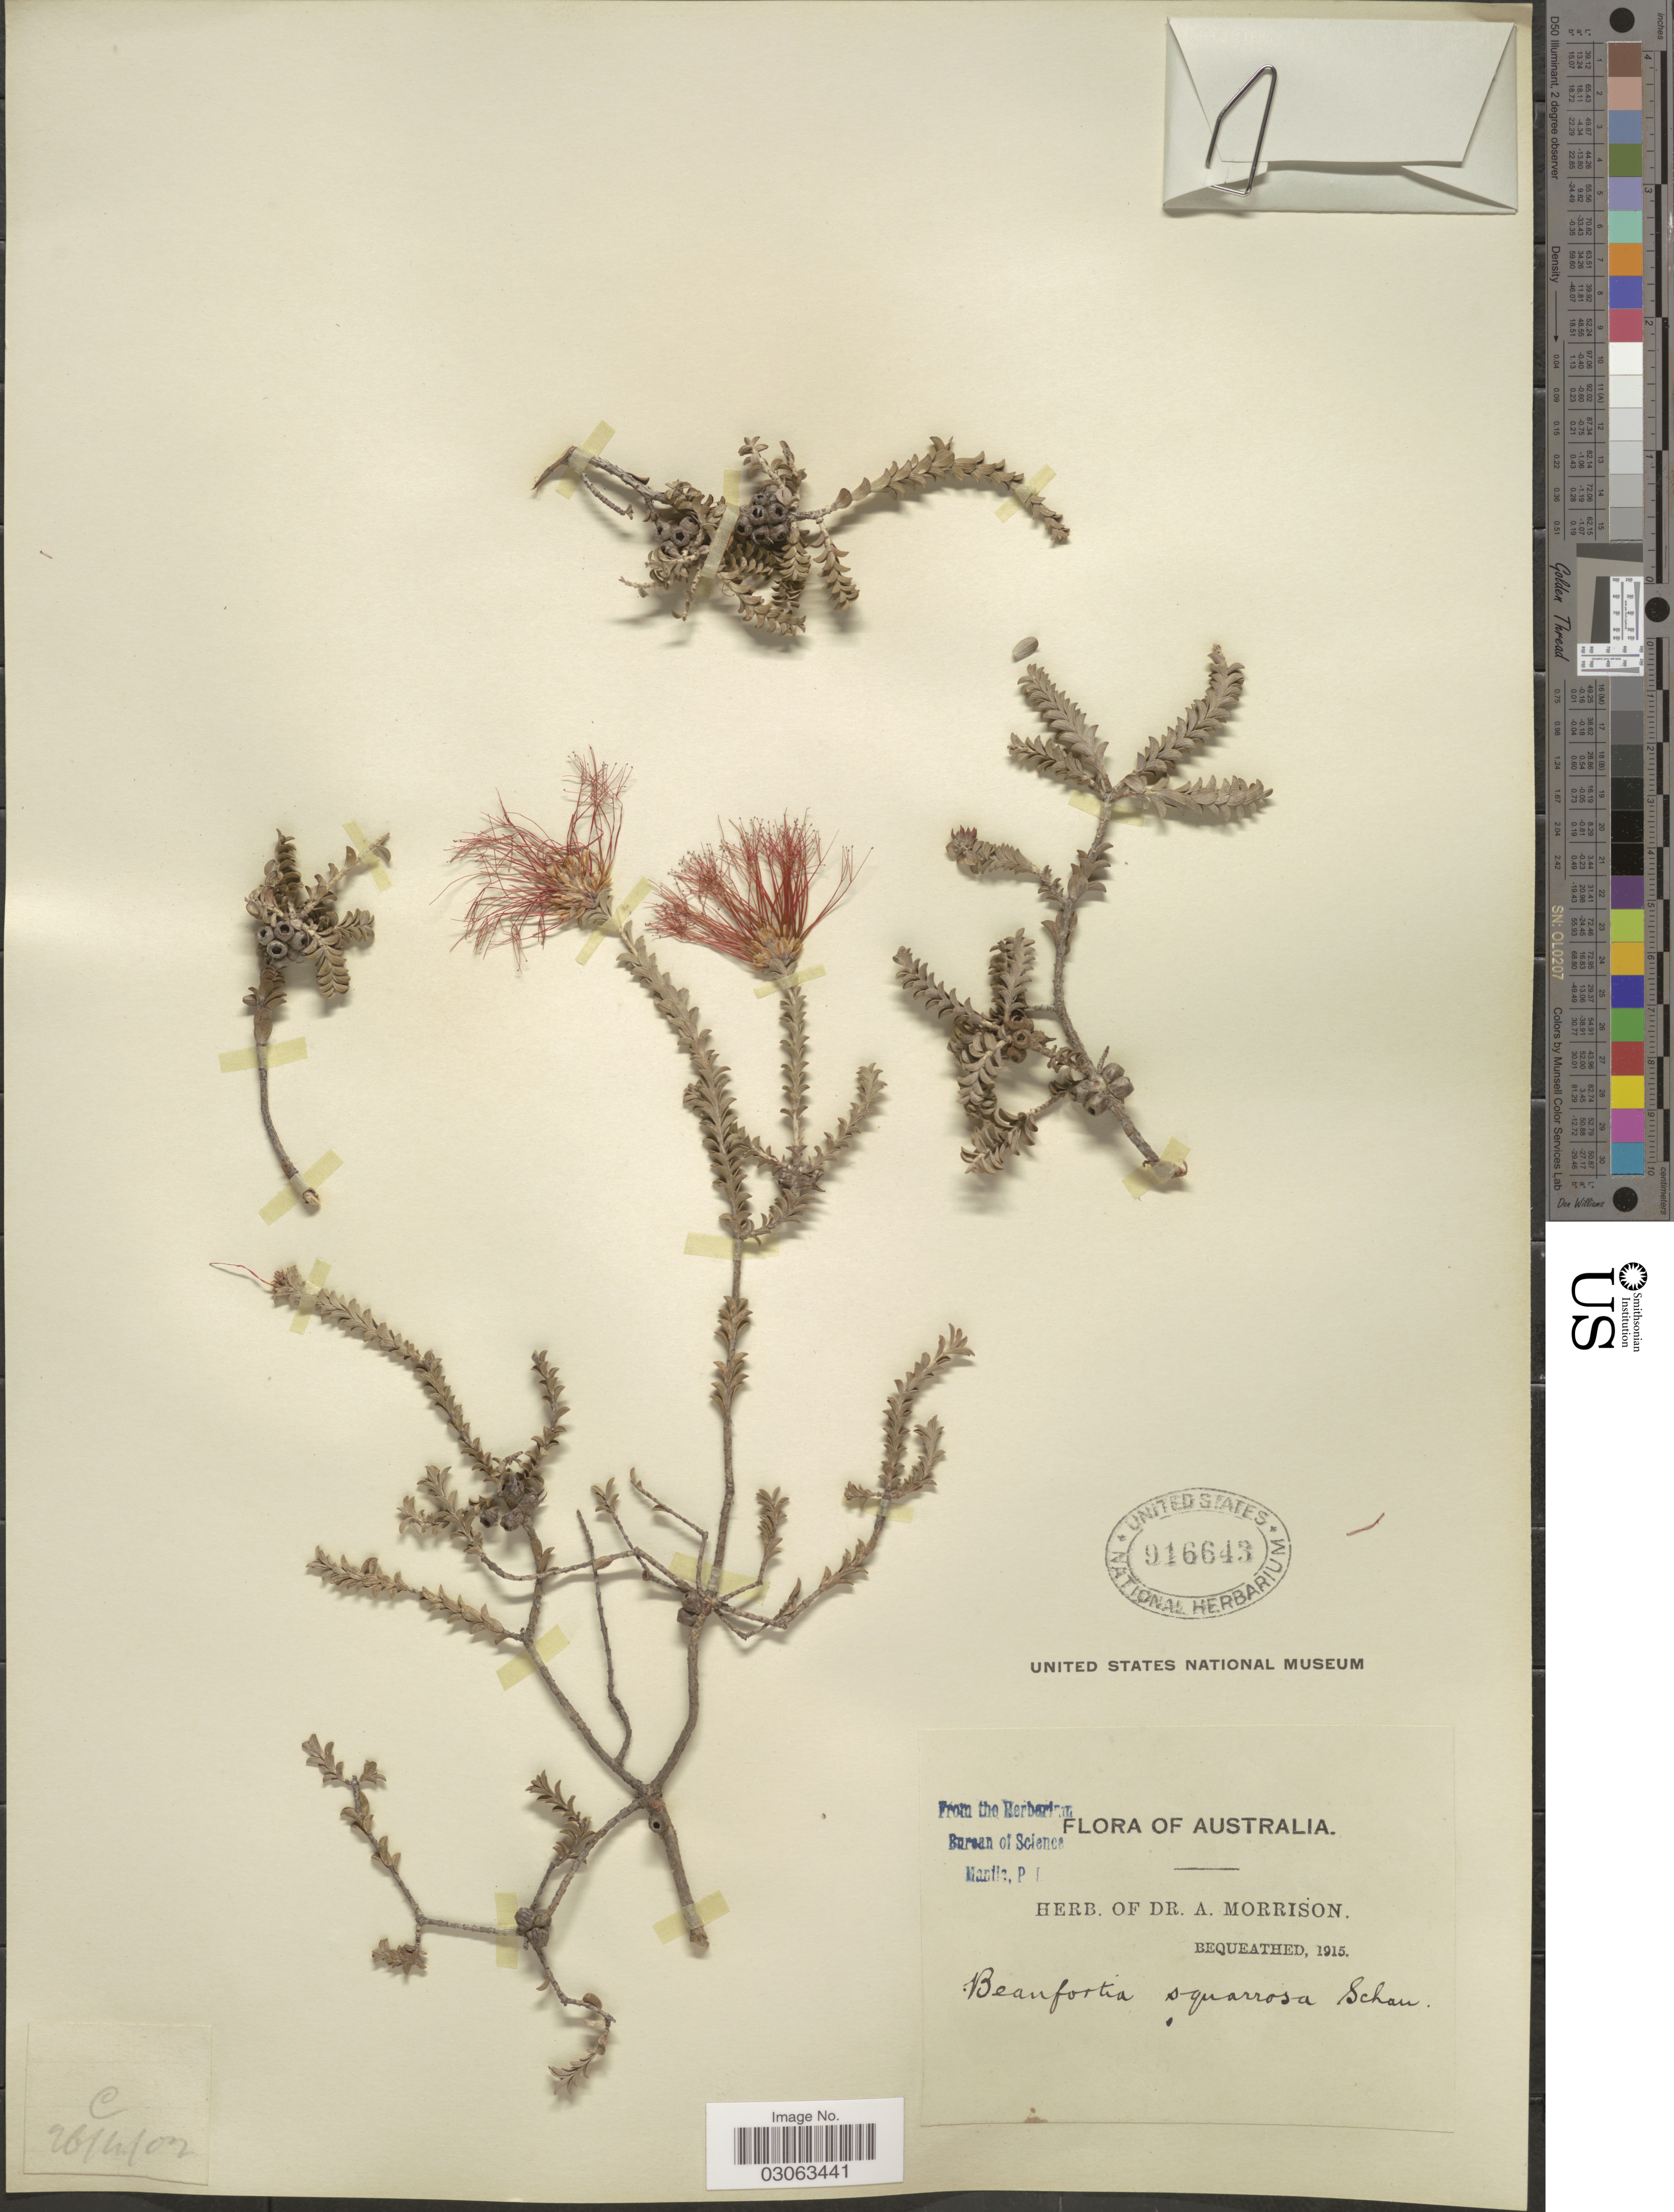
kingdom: Plantae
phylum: Tracheophyta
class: Magnoliopsida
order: Myrtales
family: Myrtaceae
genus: Beaufortia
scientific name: Beaufortia squarrosa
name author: S. Schauer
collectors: ex herb. Dr. A. Morrison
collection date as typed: Transcribed d/m/y: 26/4/2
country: Australia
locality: C.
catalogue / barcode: US 916643